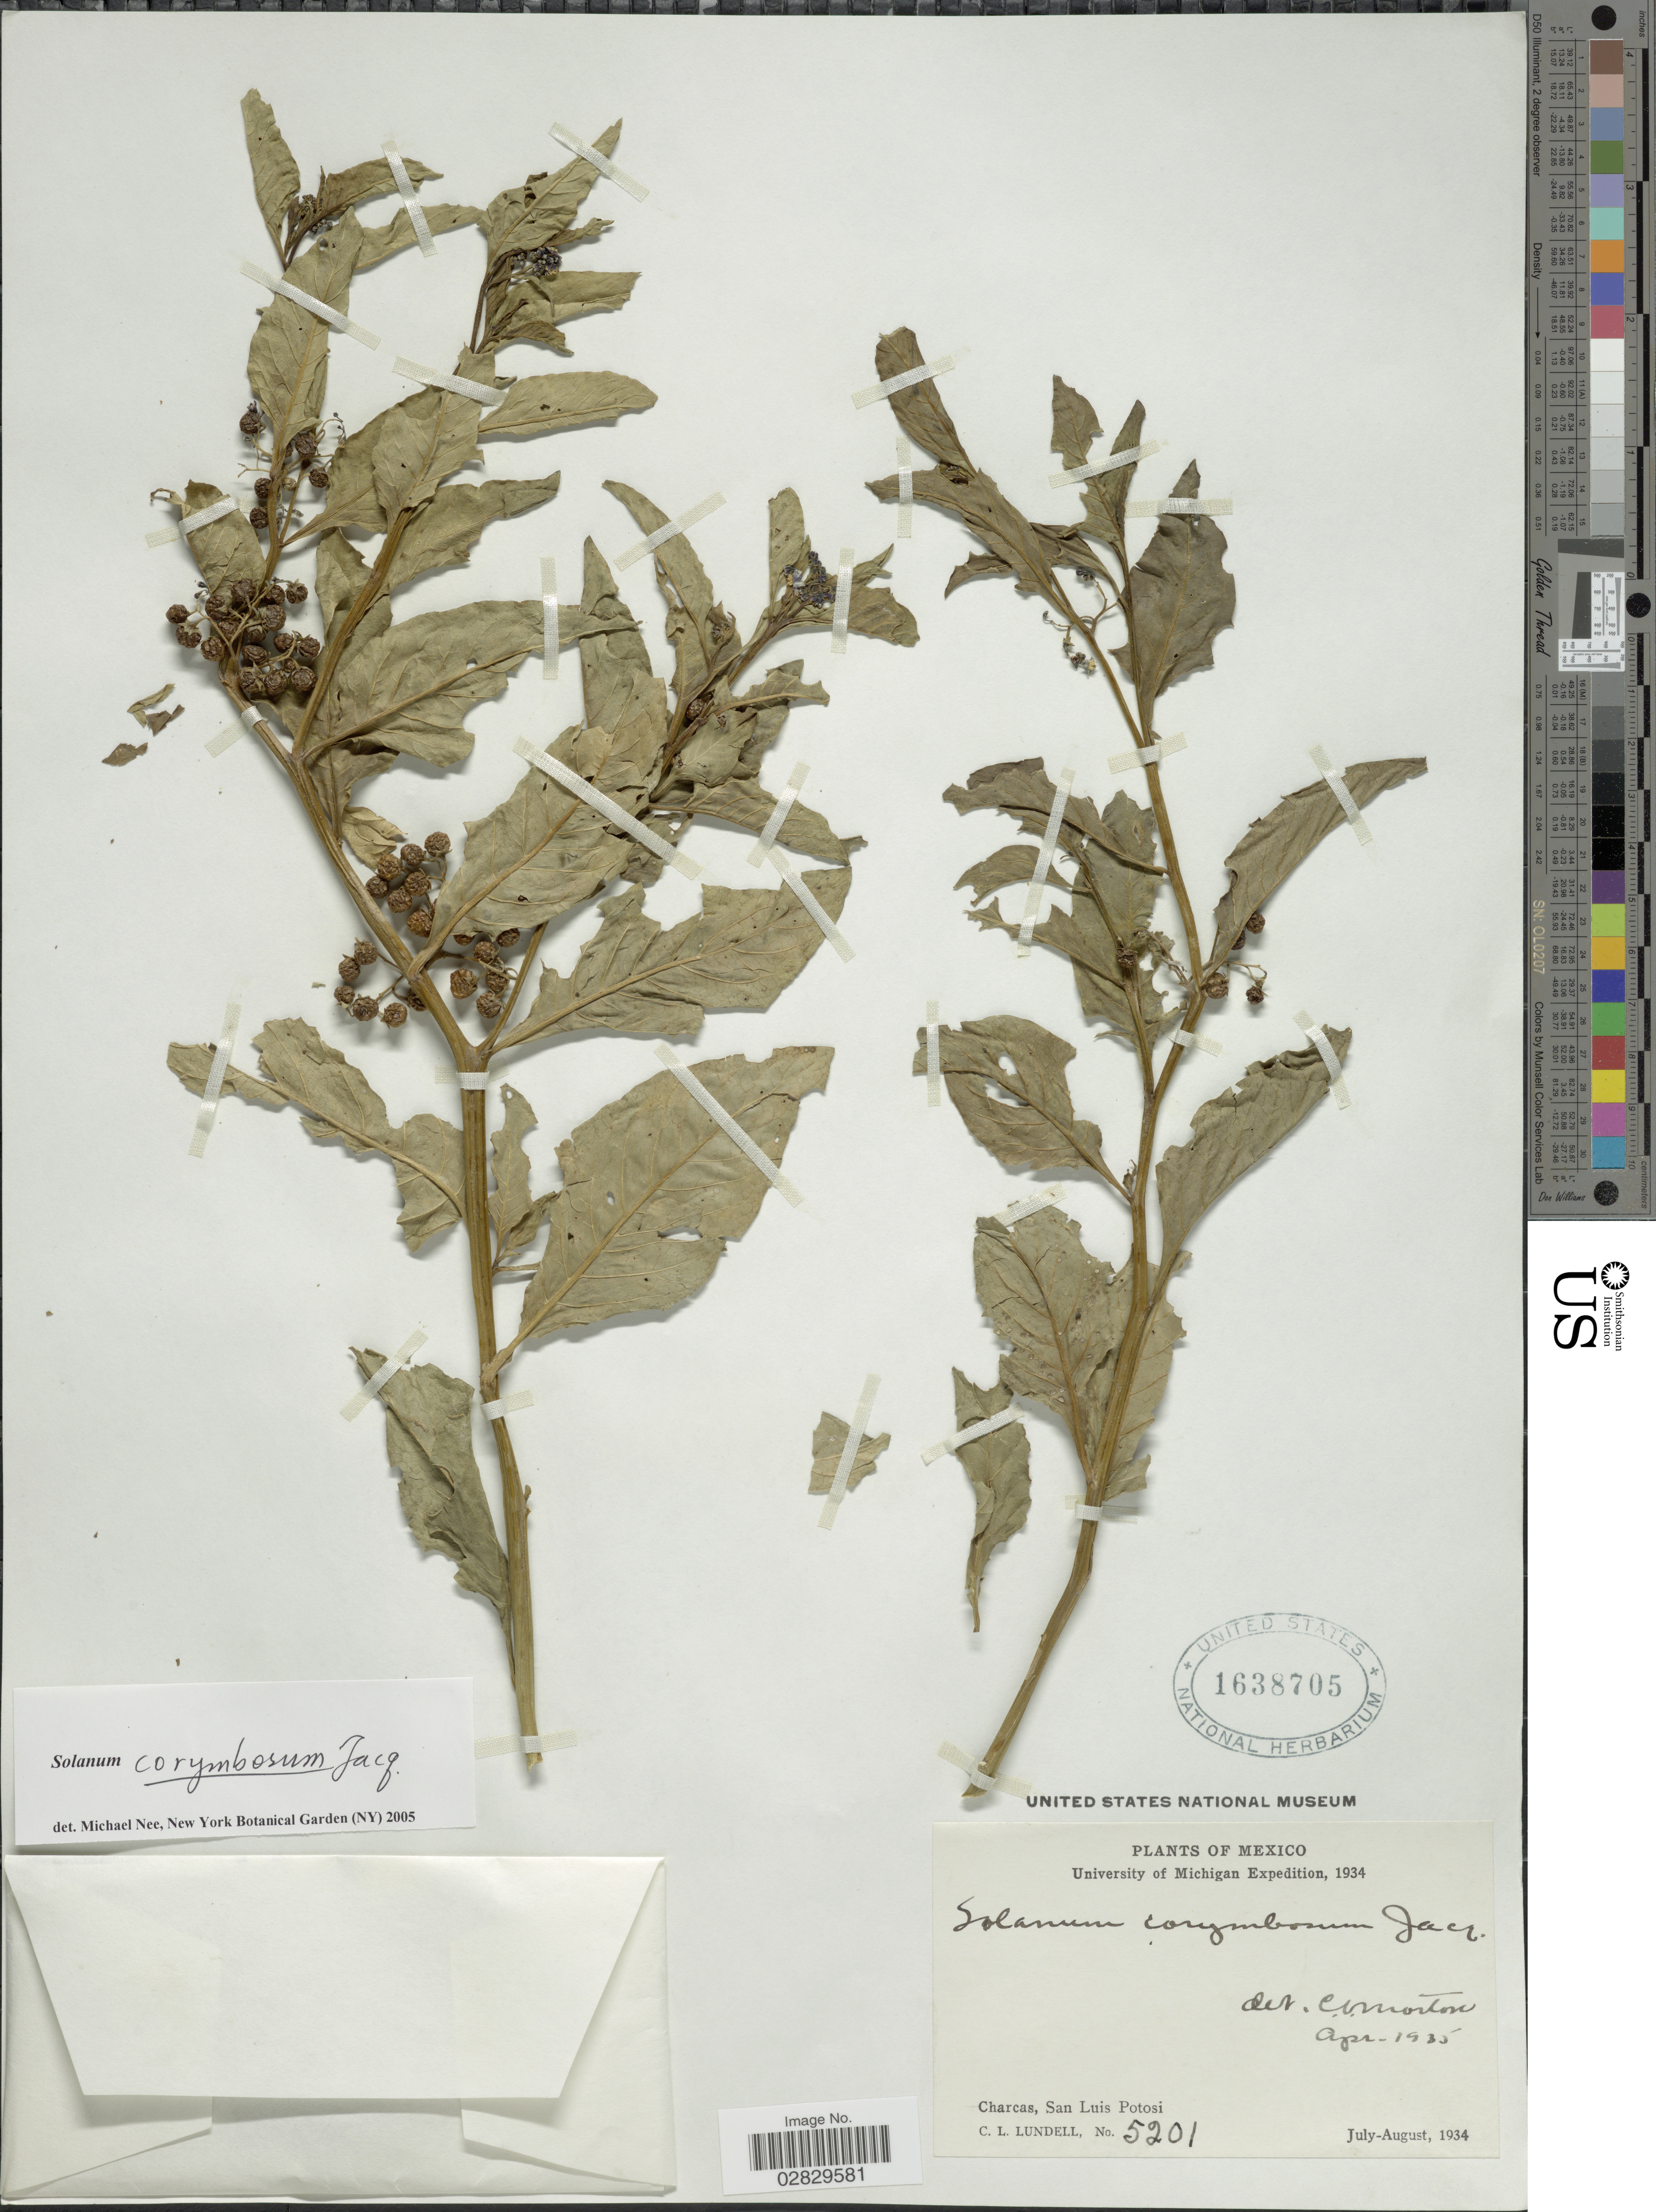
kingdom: Plantae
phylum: Tracheophyta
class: Magnoliopsida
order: Solanales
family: Solanaceae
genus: Solanum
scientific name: Solanum corymbosum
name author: Jacq.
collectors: C. L. Lundell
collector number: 5201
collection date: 1934-07/1934-08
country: Mexico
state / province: San Luis Potosí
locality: Charcas.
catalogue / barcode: US 1638705